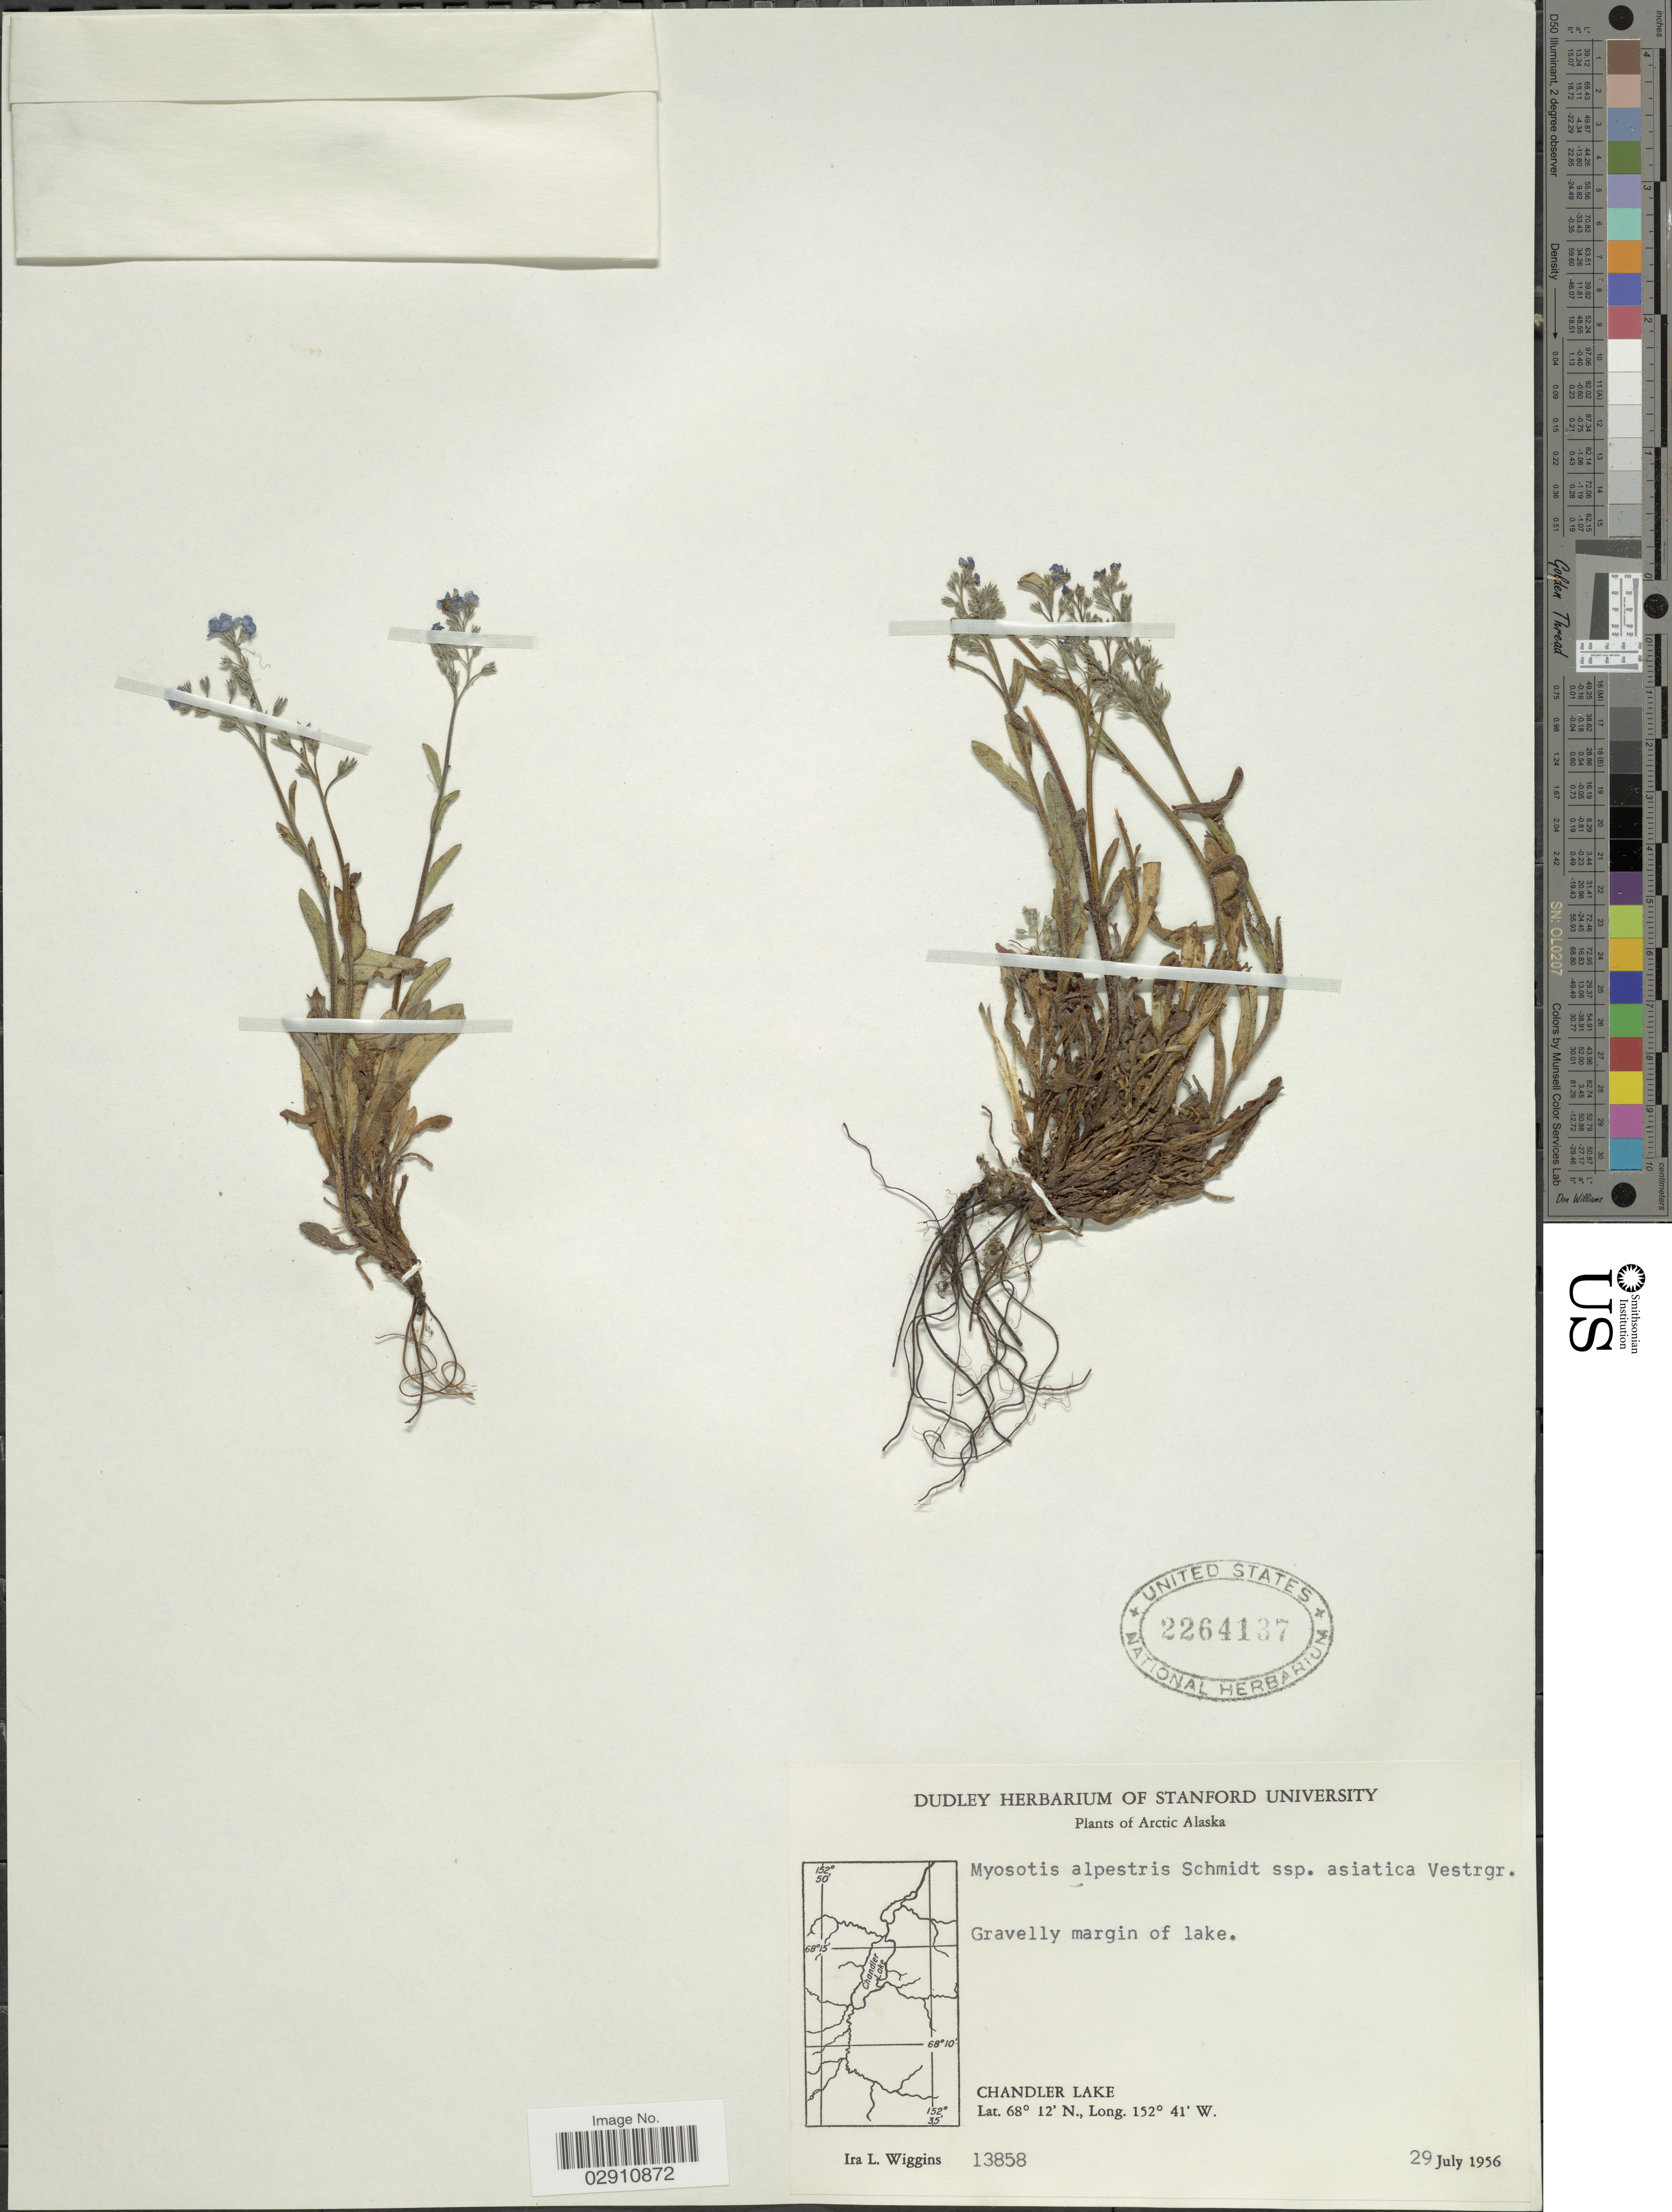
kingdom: Plantae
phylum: Tracheophyta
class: Magnoliopsida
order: Boraginales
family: Boraginaceae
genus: Myosotis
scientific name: Myosotis alpestris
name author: F.W. Schmidt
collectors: I. L. Wiggins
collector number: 13858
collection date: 1956-07-29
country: United States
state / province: Alaska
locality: The Arctic Alaska. Gravelly margin of lake. Chandler Lake.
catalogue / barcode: US 2264137